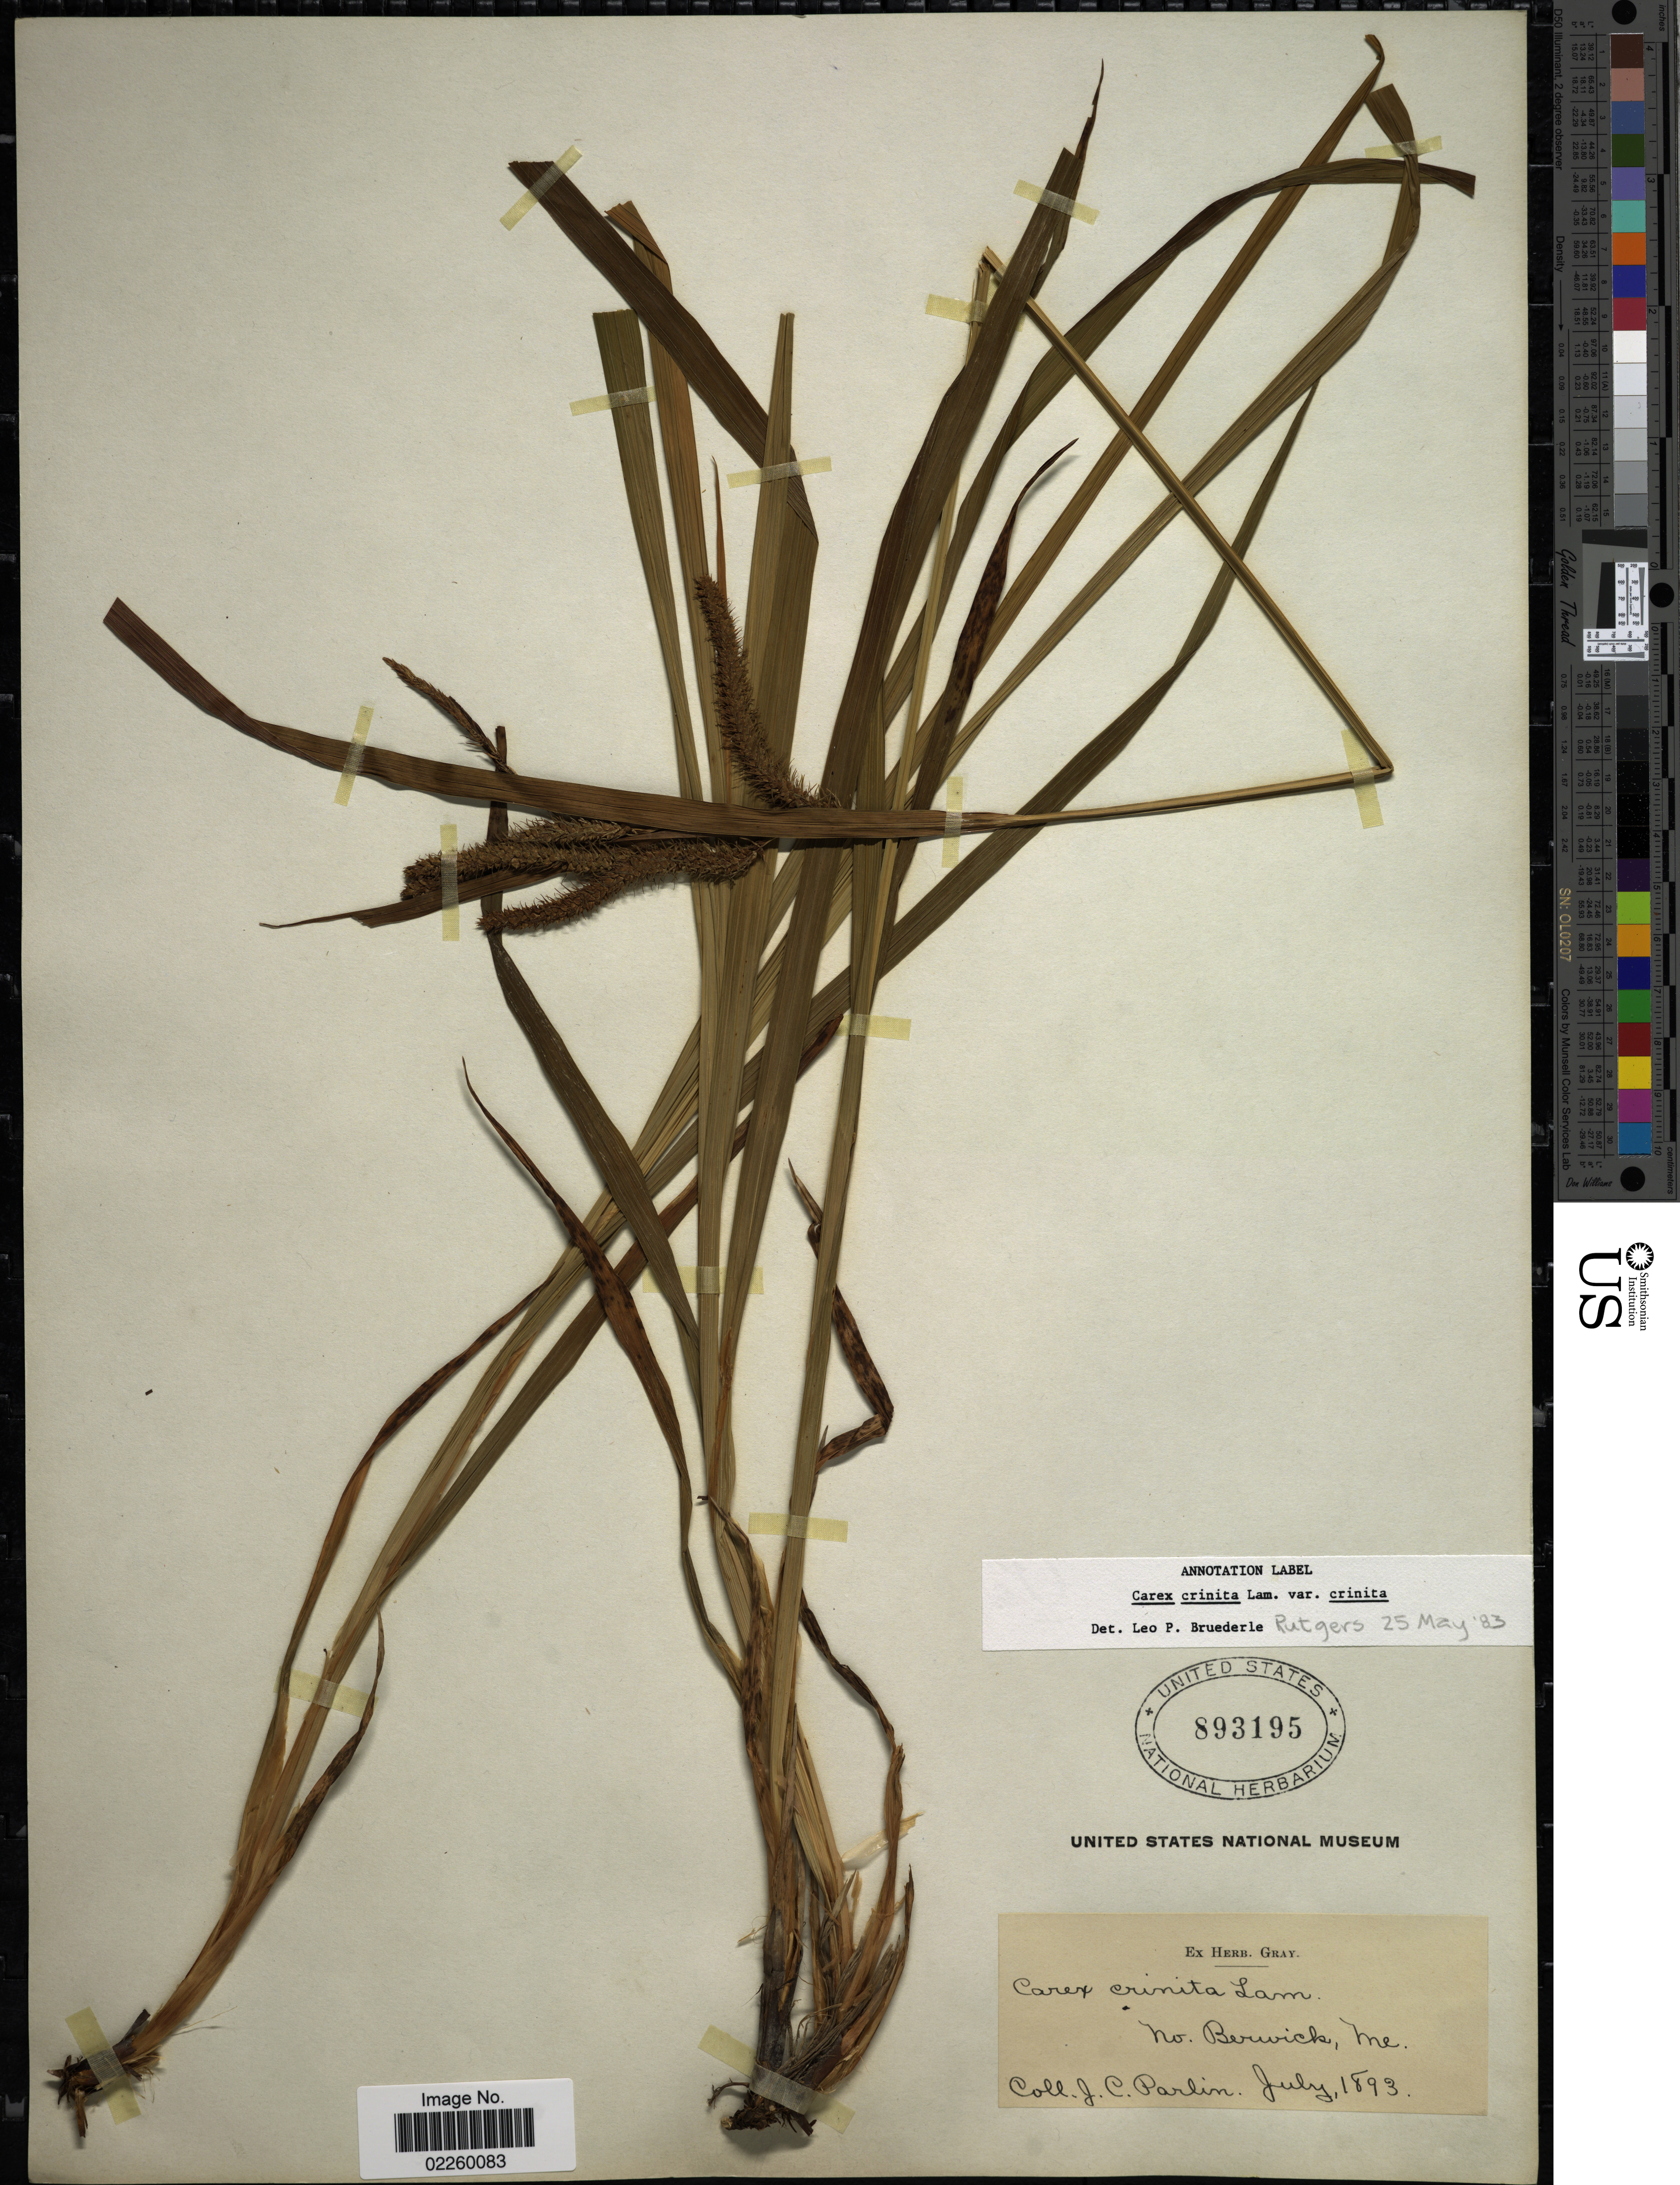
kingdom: Plantae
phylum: Tracheophyta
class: Liliopsida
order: Poales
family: Cyperaceae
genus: Carex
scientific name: Carex crinita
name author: Lam.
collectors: J. Parlin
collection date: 1893-07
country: United States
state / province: Maine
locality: No. Berwick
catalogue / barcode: US 893195